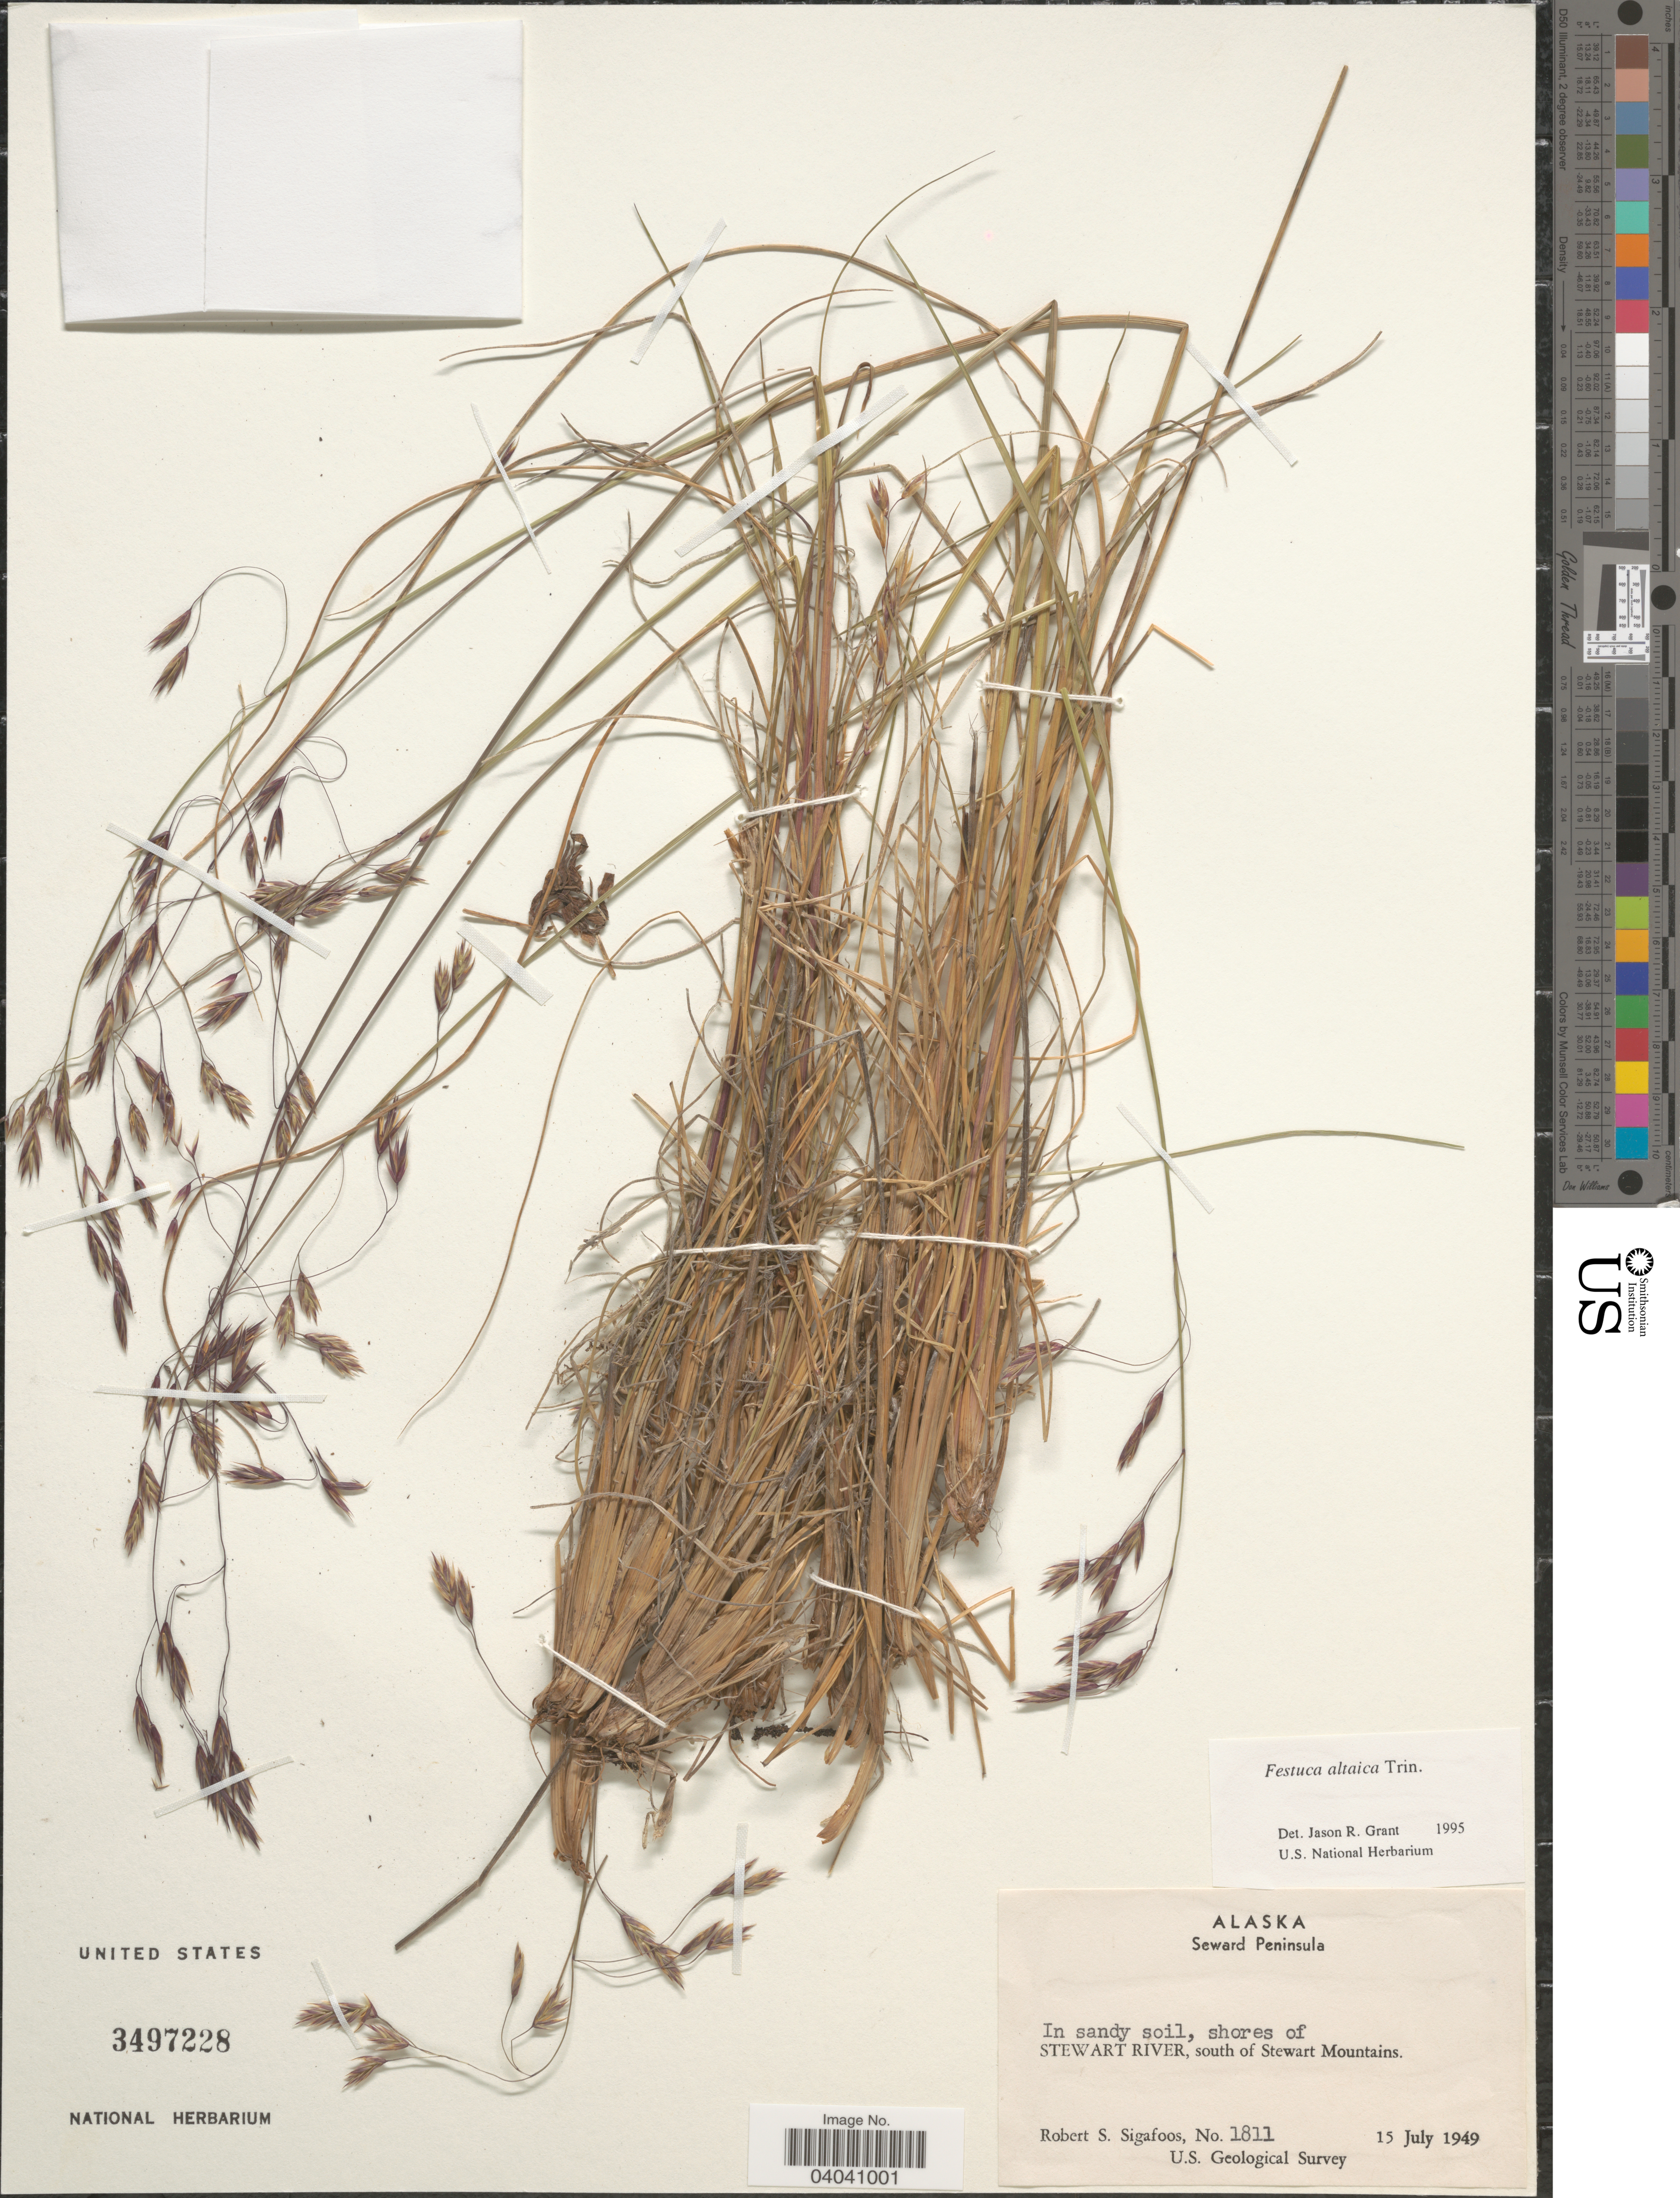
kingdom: Plantae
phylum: Tracheophyta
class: Liliopsida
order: Poales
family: Poaceae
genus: Festuca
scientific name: Festuca altaica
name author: Trin.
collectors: R. Sigafoos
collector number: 1811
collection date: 1949-07-15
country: United States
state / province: Alaska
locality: Seward Peninsula. Shores of Stewart River, south of Stewart Mountains.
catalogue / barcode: US 3497228